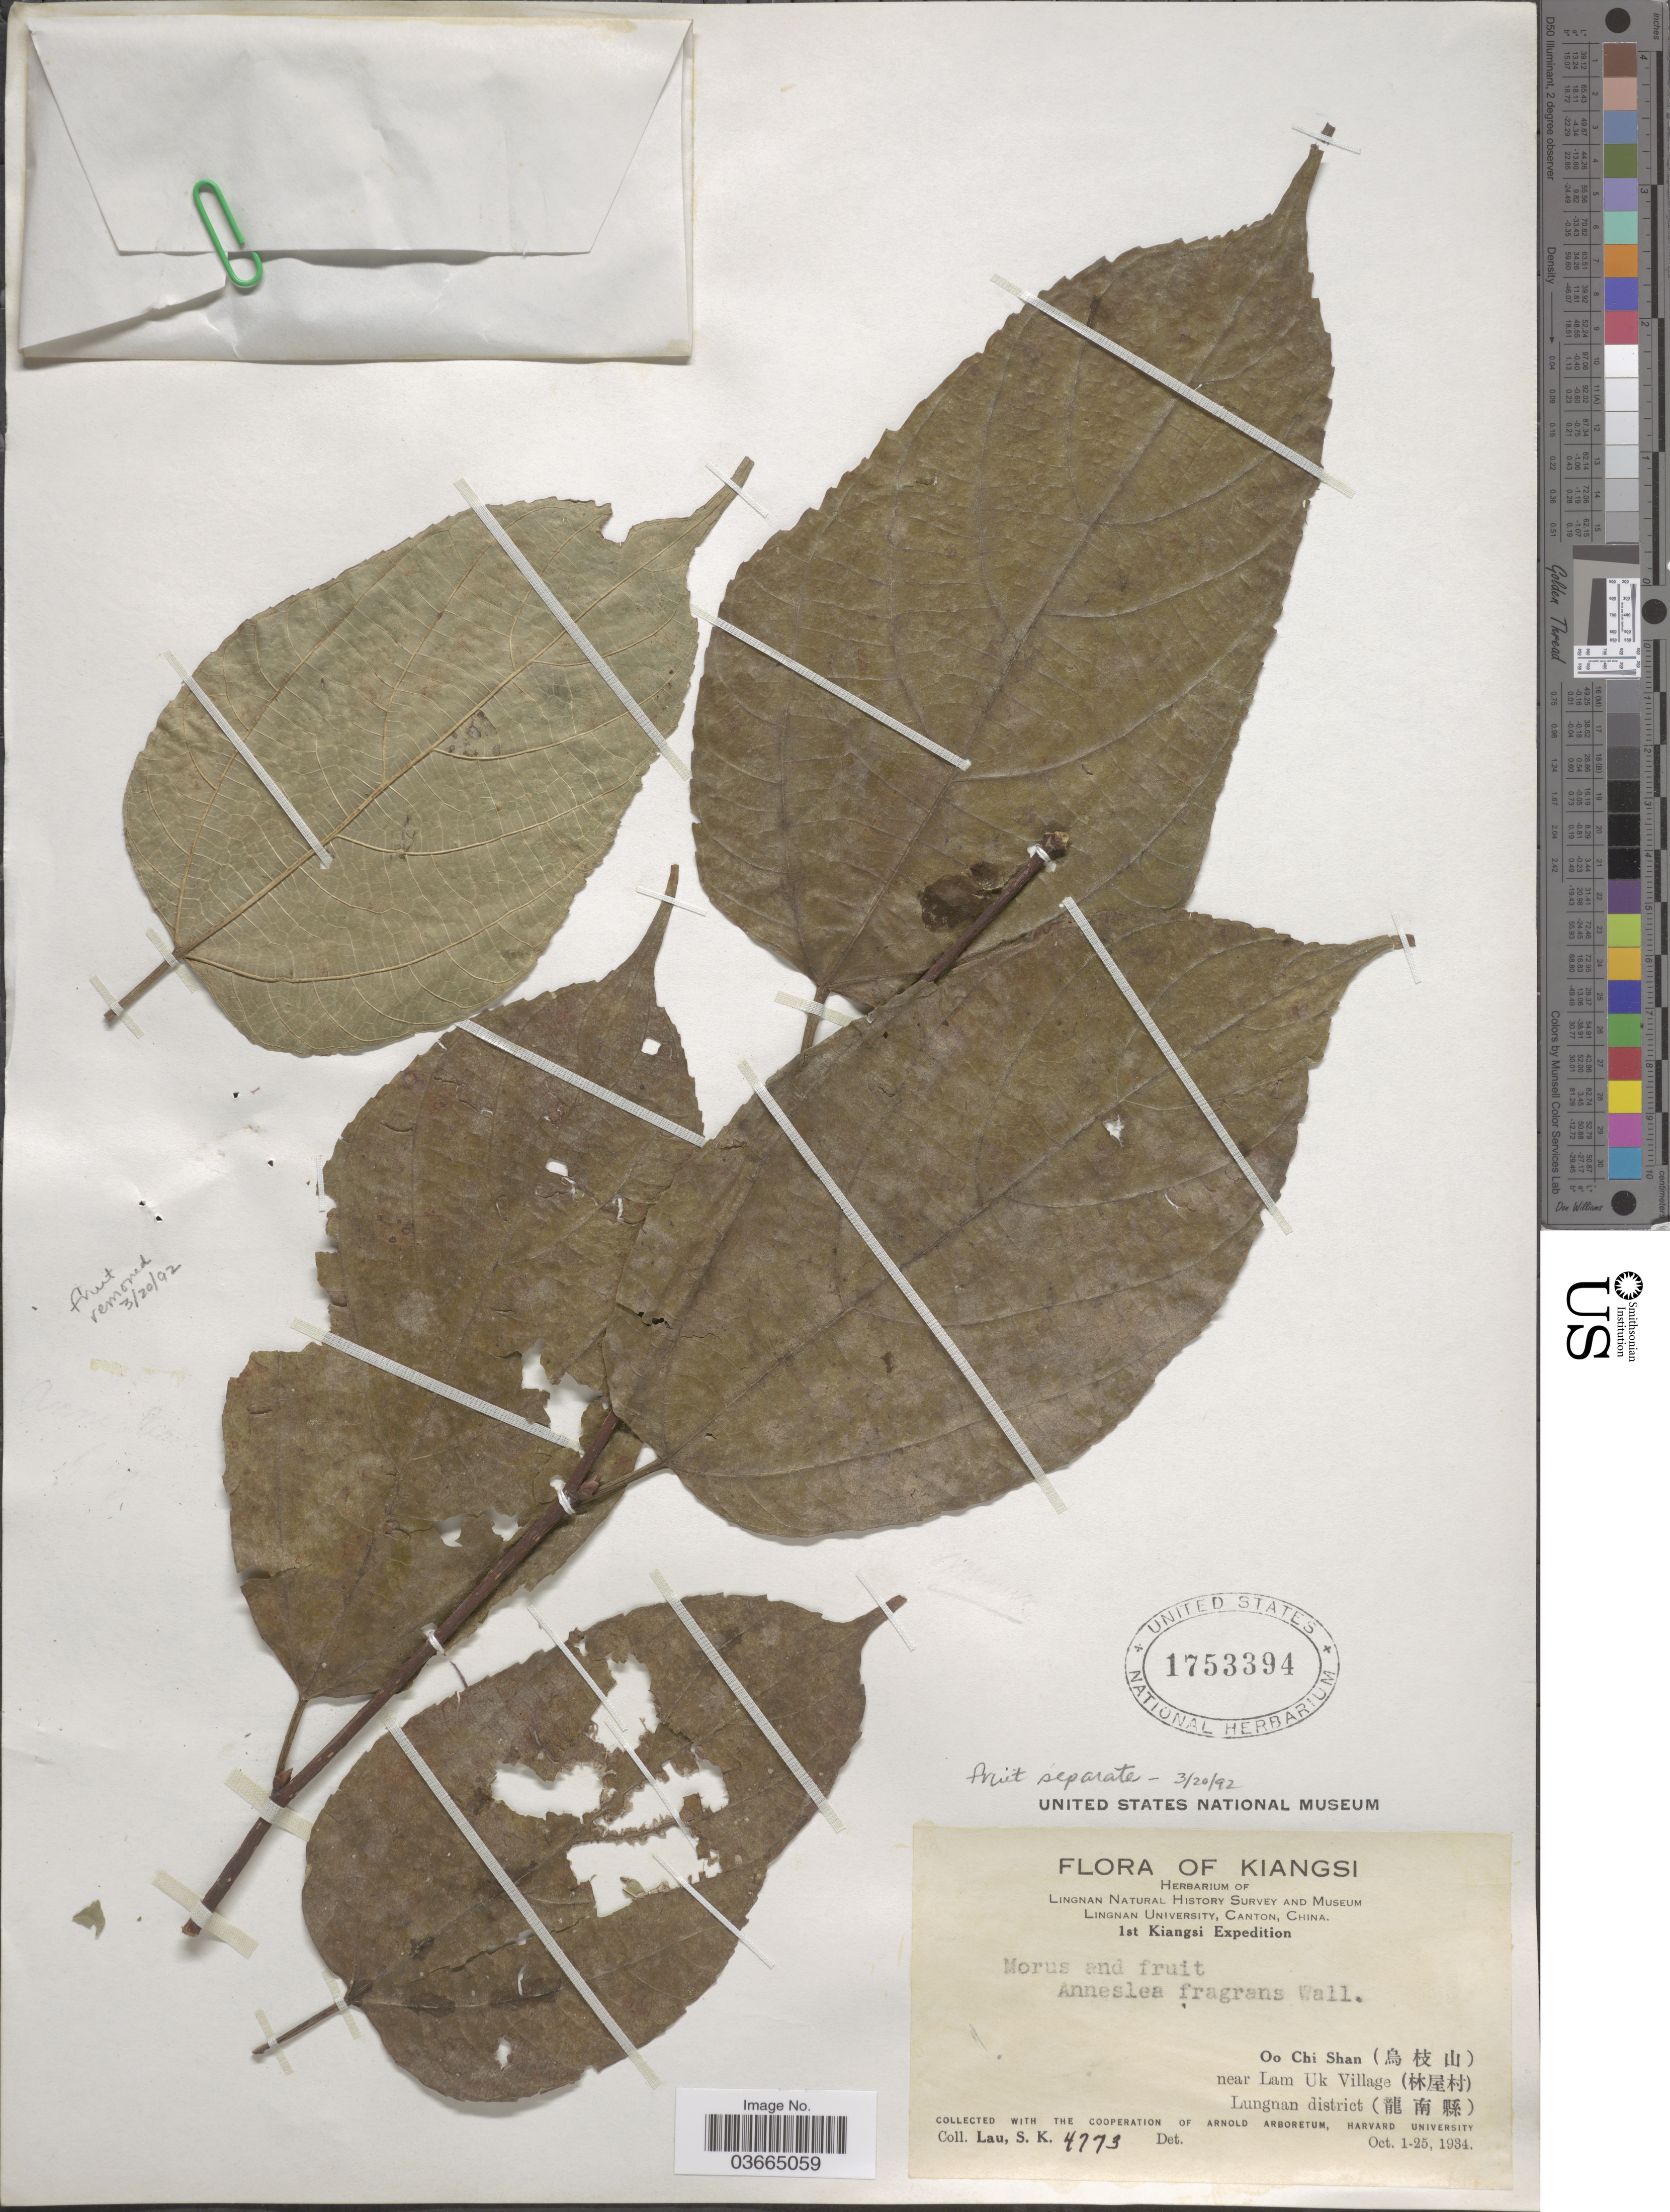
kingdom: Plantae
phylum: Tracheophyta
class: Magnoliopsida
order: Rosales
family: Moraceae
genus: Morus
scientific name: Morus sp.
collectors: S. K. Lau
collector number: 4773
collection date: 1934-10-01/1934-10-25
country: China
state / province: Jiangxi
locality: Kiangsi. Oo Chi Shan (X) near Lam Uk Village (X). Lungnan district (X).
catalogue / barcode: US 1753394